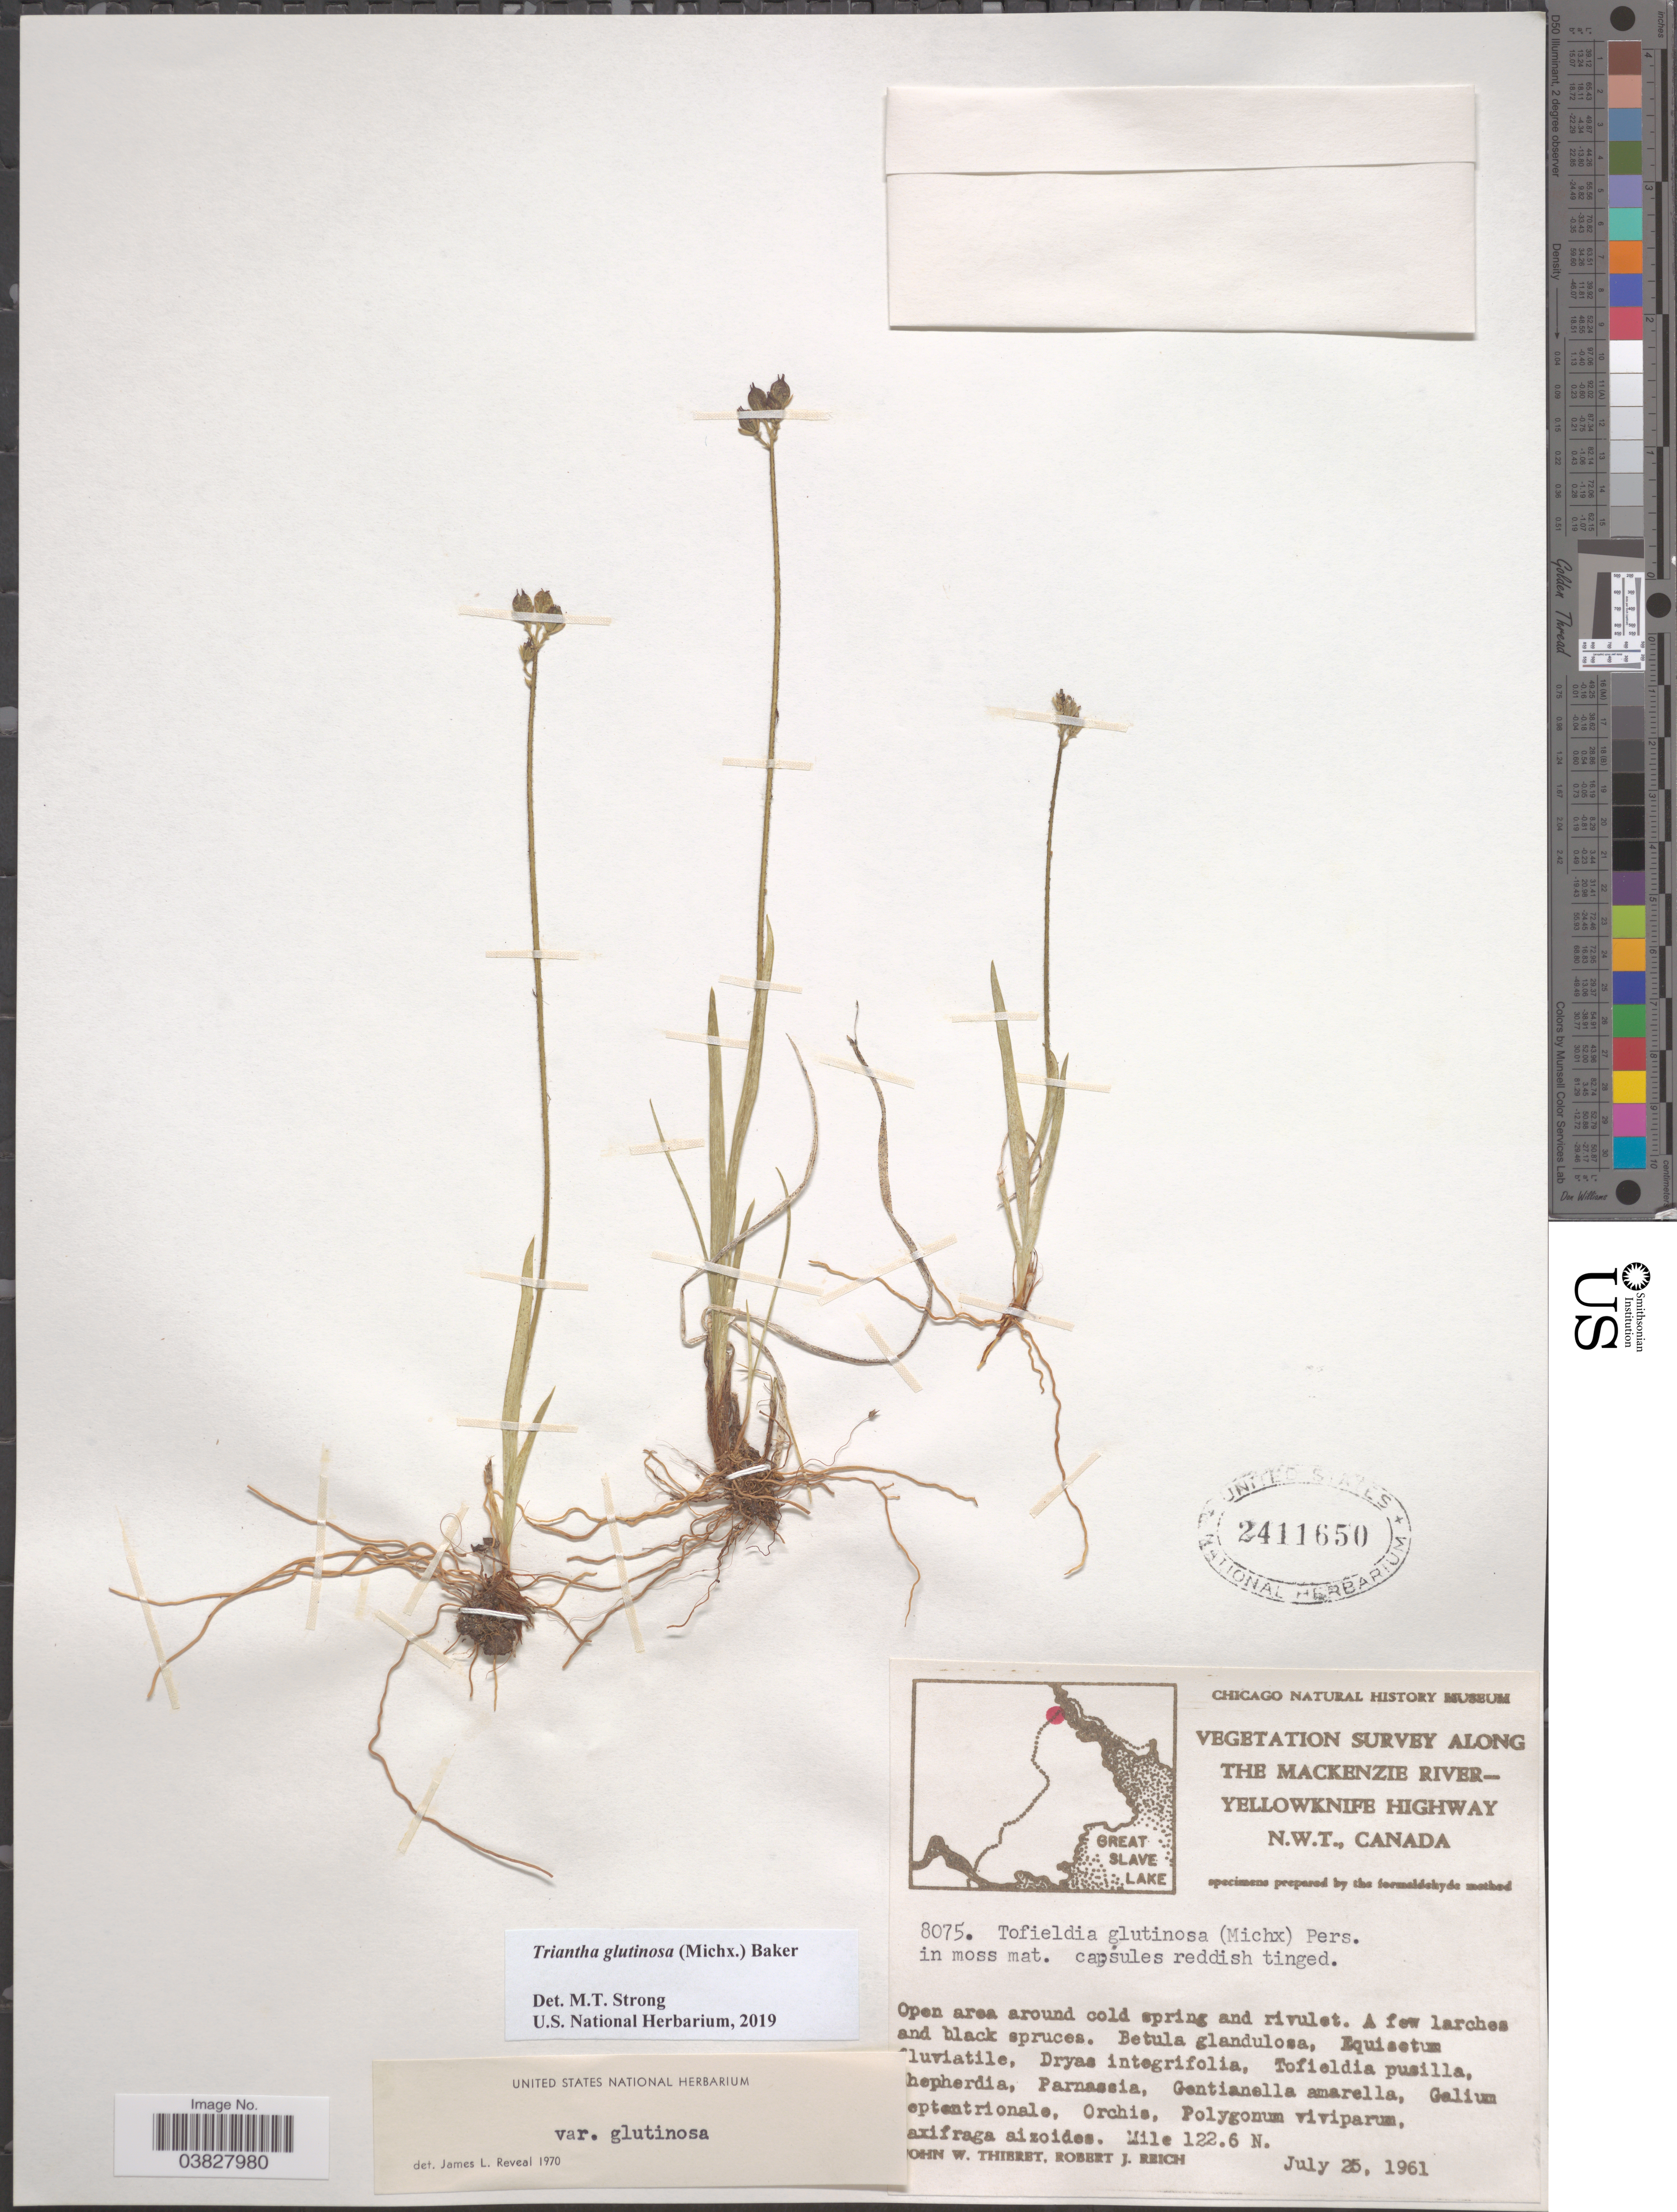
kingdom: Plantae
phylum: Tracheophyta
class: Liliopsida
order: Alismatales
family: Tofieldiaceae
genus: Triantha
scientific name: Triantha glutinosa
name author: (Michx.) Baker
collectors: J. W. Thieret & R. Reich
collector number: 8075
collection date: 1961-07-25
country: Canada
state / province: Northwest Territories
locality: Along the Mackenzie River-Yellowknife Highway. Mile 122.6 N.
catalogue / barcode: US 2411650